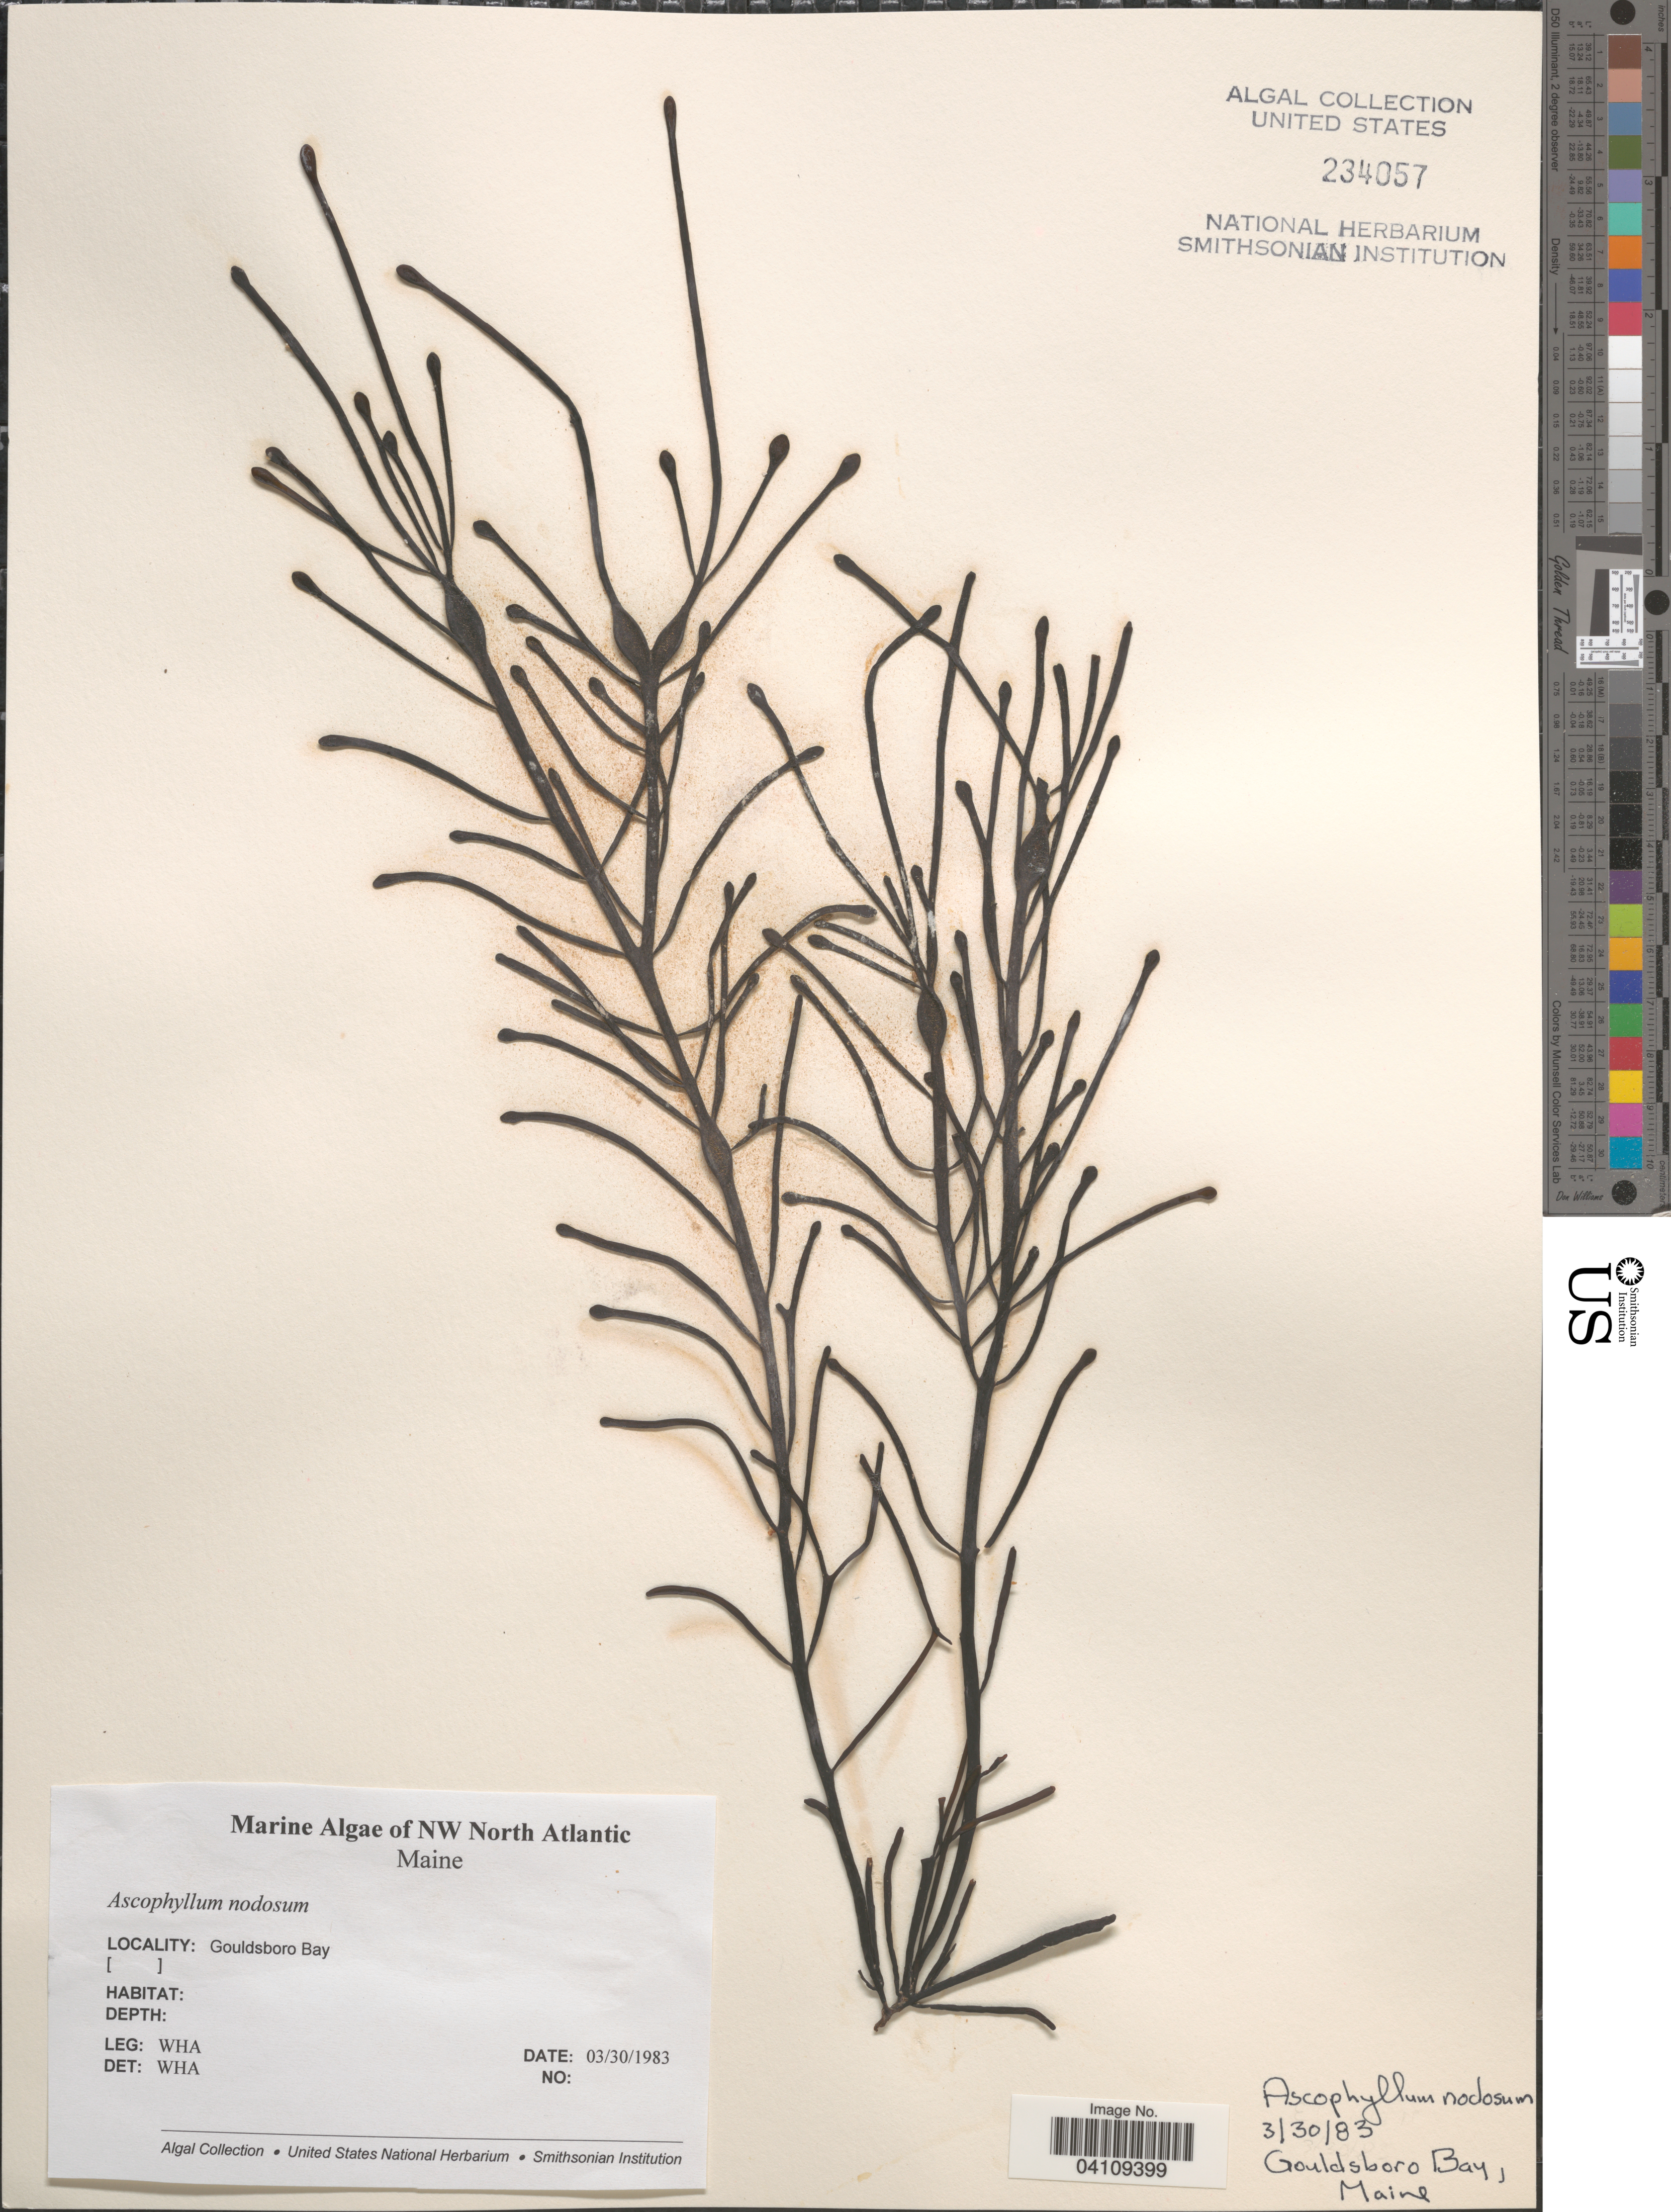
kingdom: Chromista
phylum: Ochrophyta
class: Phaeophyceae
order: Fucales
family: Fucaceae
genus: Ascophyllum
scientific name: Ascophyllum nodosum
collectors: W. H. Adey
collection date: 1983-03-30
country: United States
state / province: Maine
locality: NW North Atlantic. Gouldsboro Bay.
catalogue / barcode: US 234057